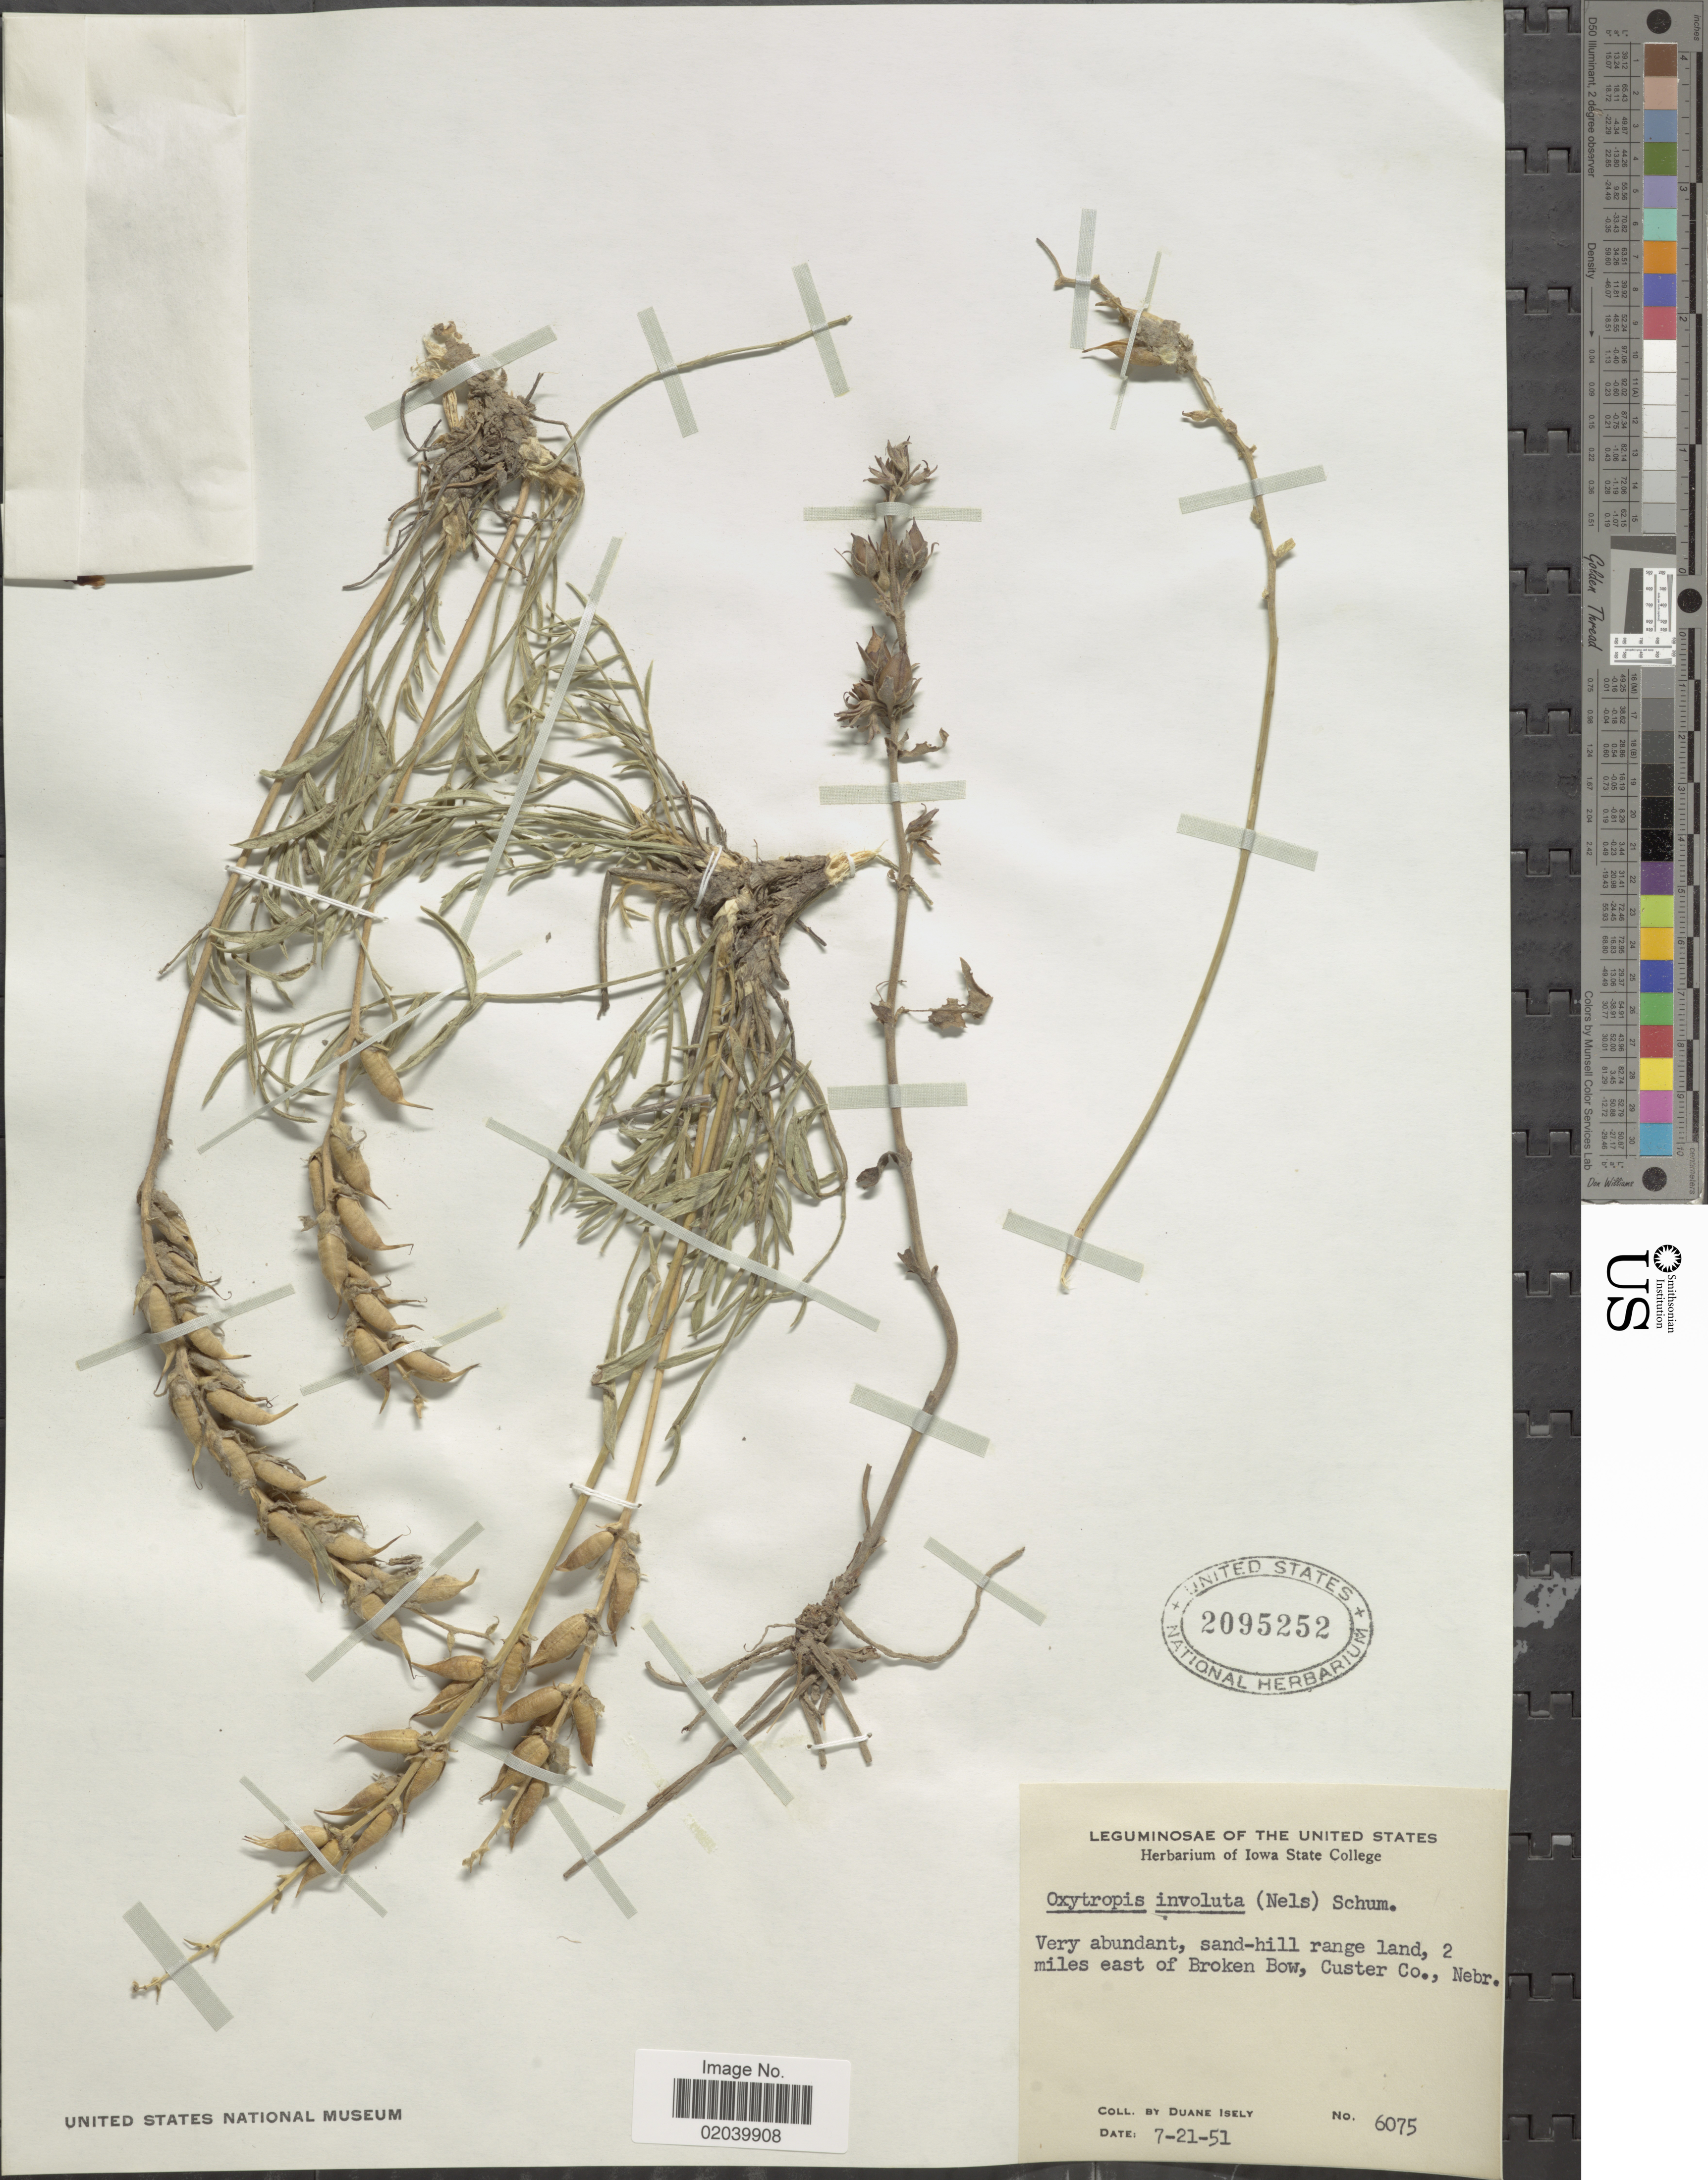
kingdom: Plantae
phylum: Tracheophyta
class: Magnoliopsida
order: Fabales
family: Fabaceae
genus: Oxytropis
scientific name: Oxytropis lambertii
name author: Pursh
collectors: D. Isley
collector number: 6075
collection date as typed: Transcribed d/m/y: 21/7/51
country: United States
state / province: Nebraska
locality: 2 miles east of Broken Bow, Custer Co., Nebr.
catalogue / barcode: US 2095252